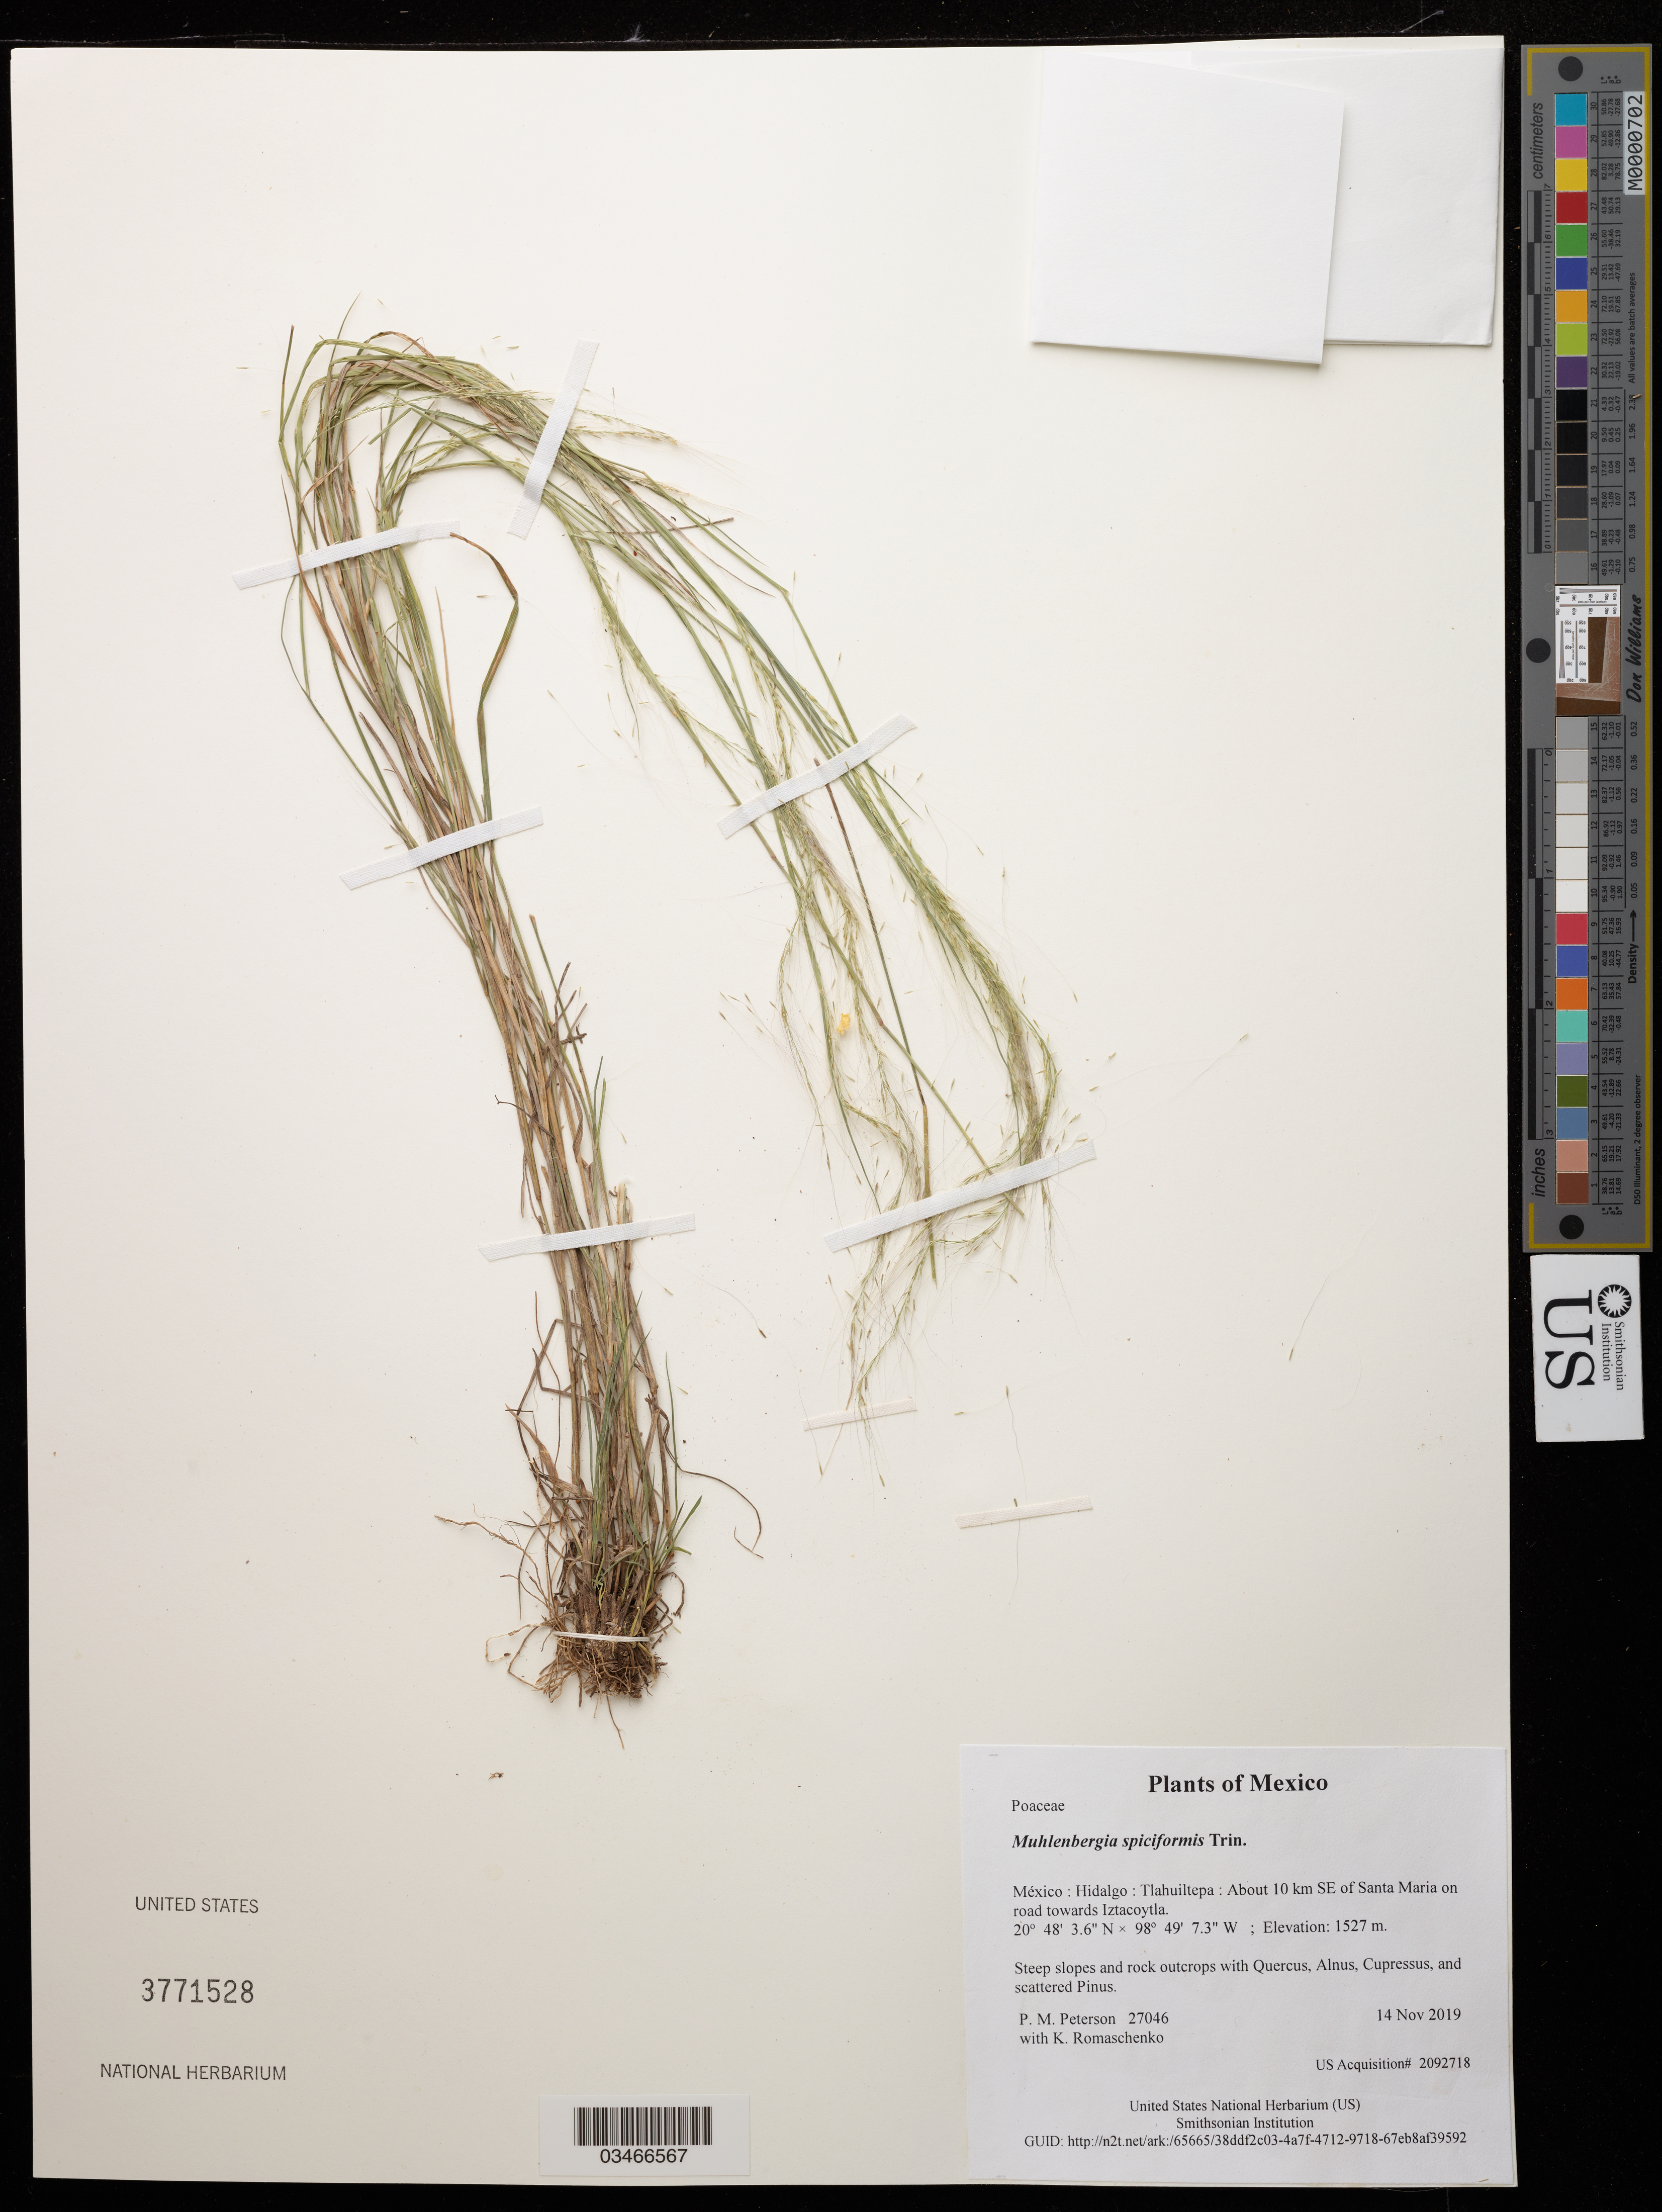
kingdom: Plantae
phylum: Tracheophyta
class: Liliopsida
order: Poales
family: Poaceae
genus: Muhlenbergia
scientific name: Muhlenbergia spiciformis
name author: Trin.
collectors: P. M. Peterson & K. Romaschenko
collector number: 27046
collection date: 2019-11-14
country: México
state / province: Hidalgo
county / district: Tlahuiltepa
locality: About 10 km SE of Santa Maria on road towards Iztacoytla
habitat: Steep slopes and rock outcrops with Quercus, Alnus, Cupressus, and scattered Pinus.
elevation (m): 1527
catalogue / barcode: US 3771528